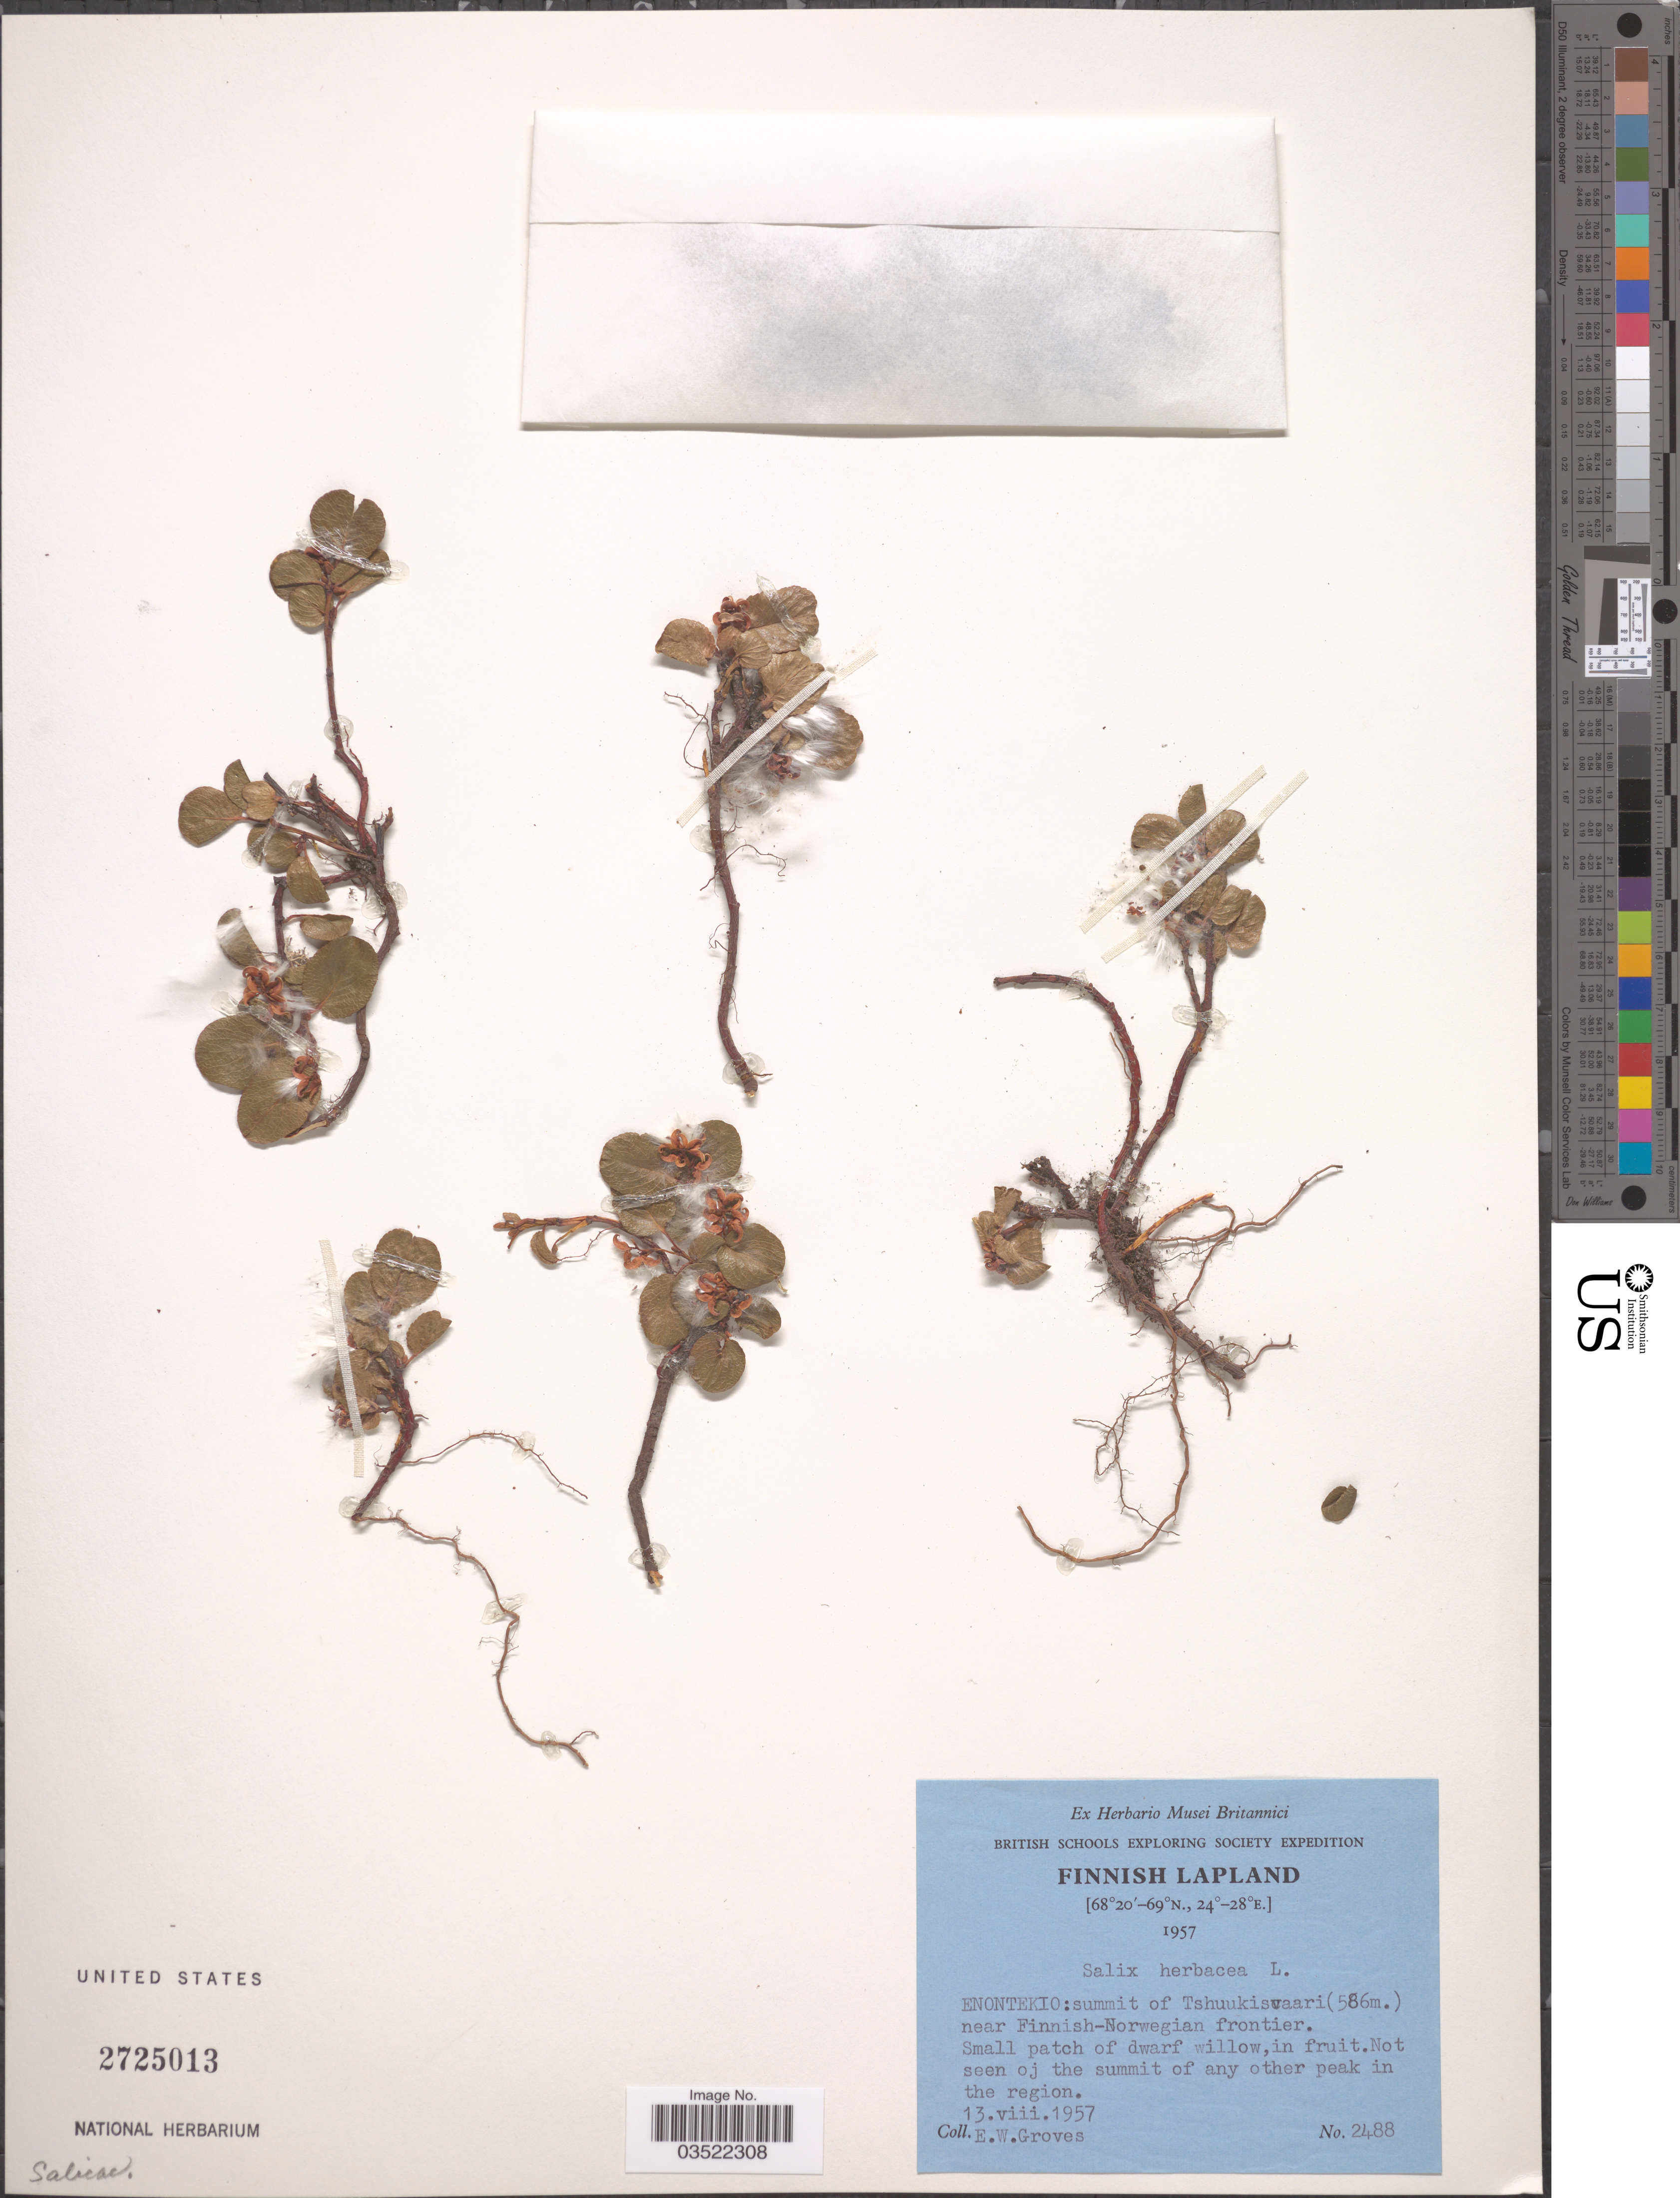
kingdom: Plantae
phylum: Tracheophyta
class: Magnoliopsida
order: Malpighiales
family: Salicaceae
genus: Salix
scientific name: Salix herbacea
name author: L.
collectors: E. Groves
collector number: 2488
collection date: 1957-08-13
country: Finland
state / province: Lappi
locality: Finnish Lapland. Enontekio: summit of Tshuukisvaari near Finnish-Norwegian frontier.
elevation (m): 586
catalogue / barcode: US 2725013